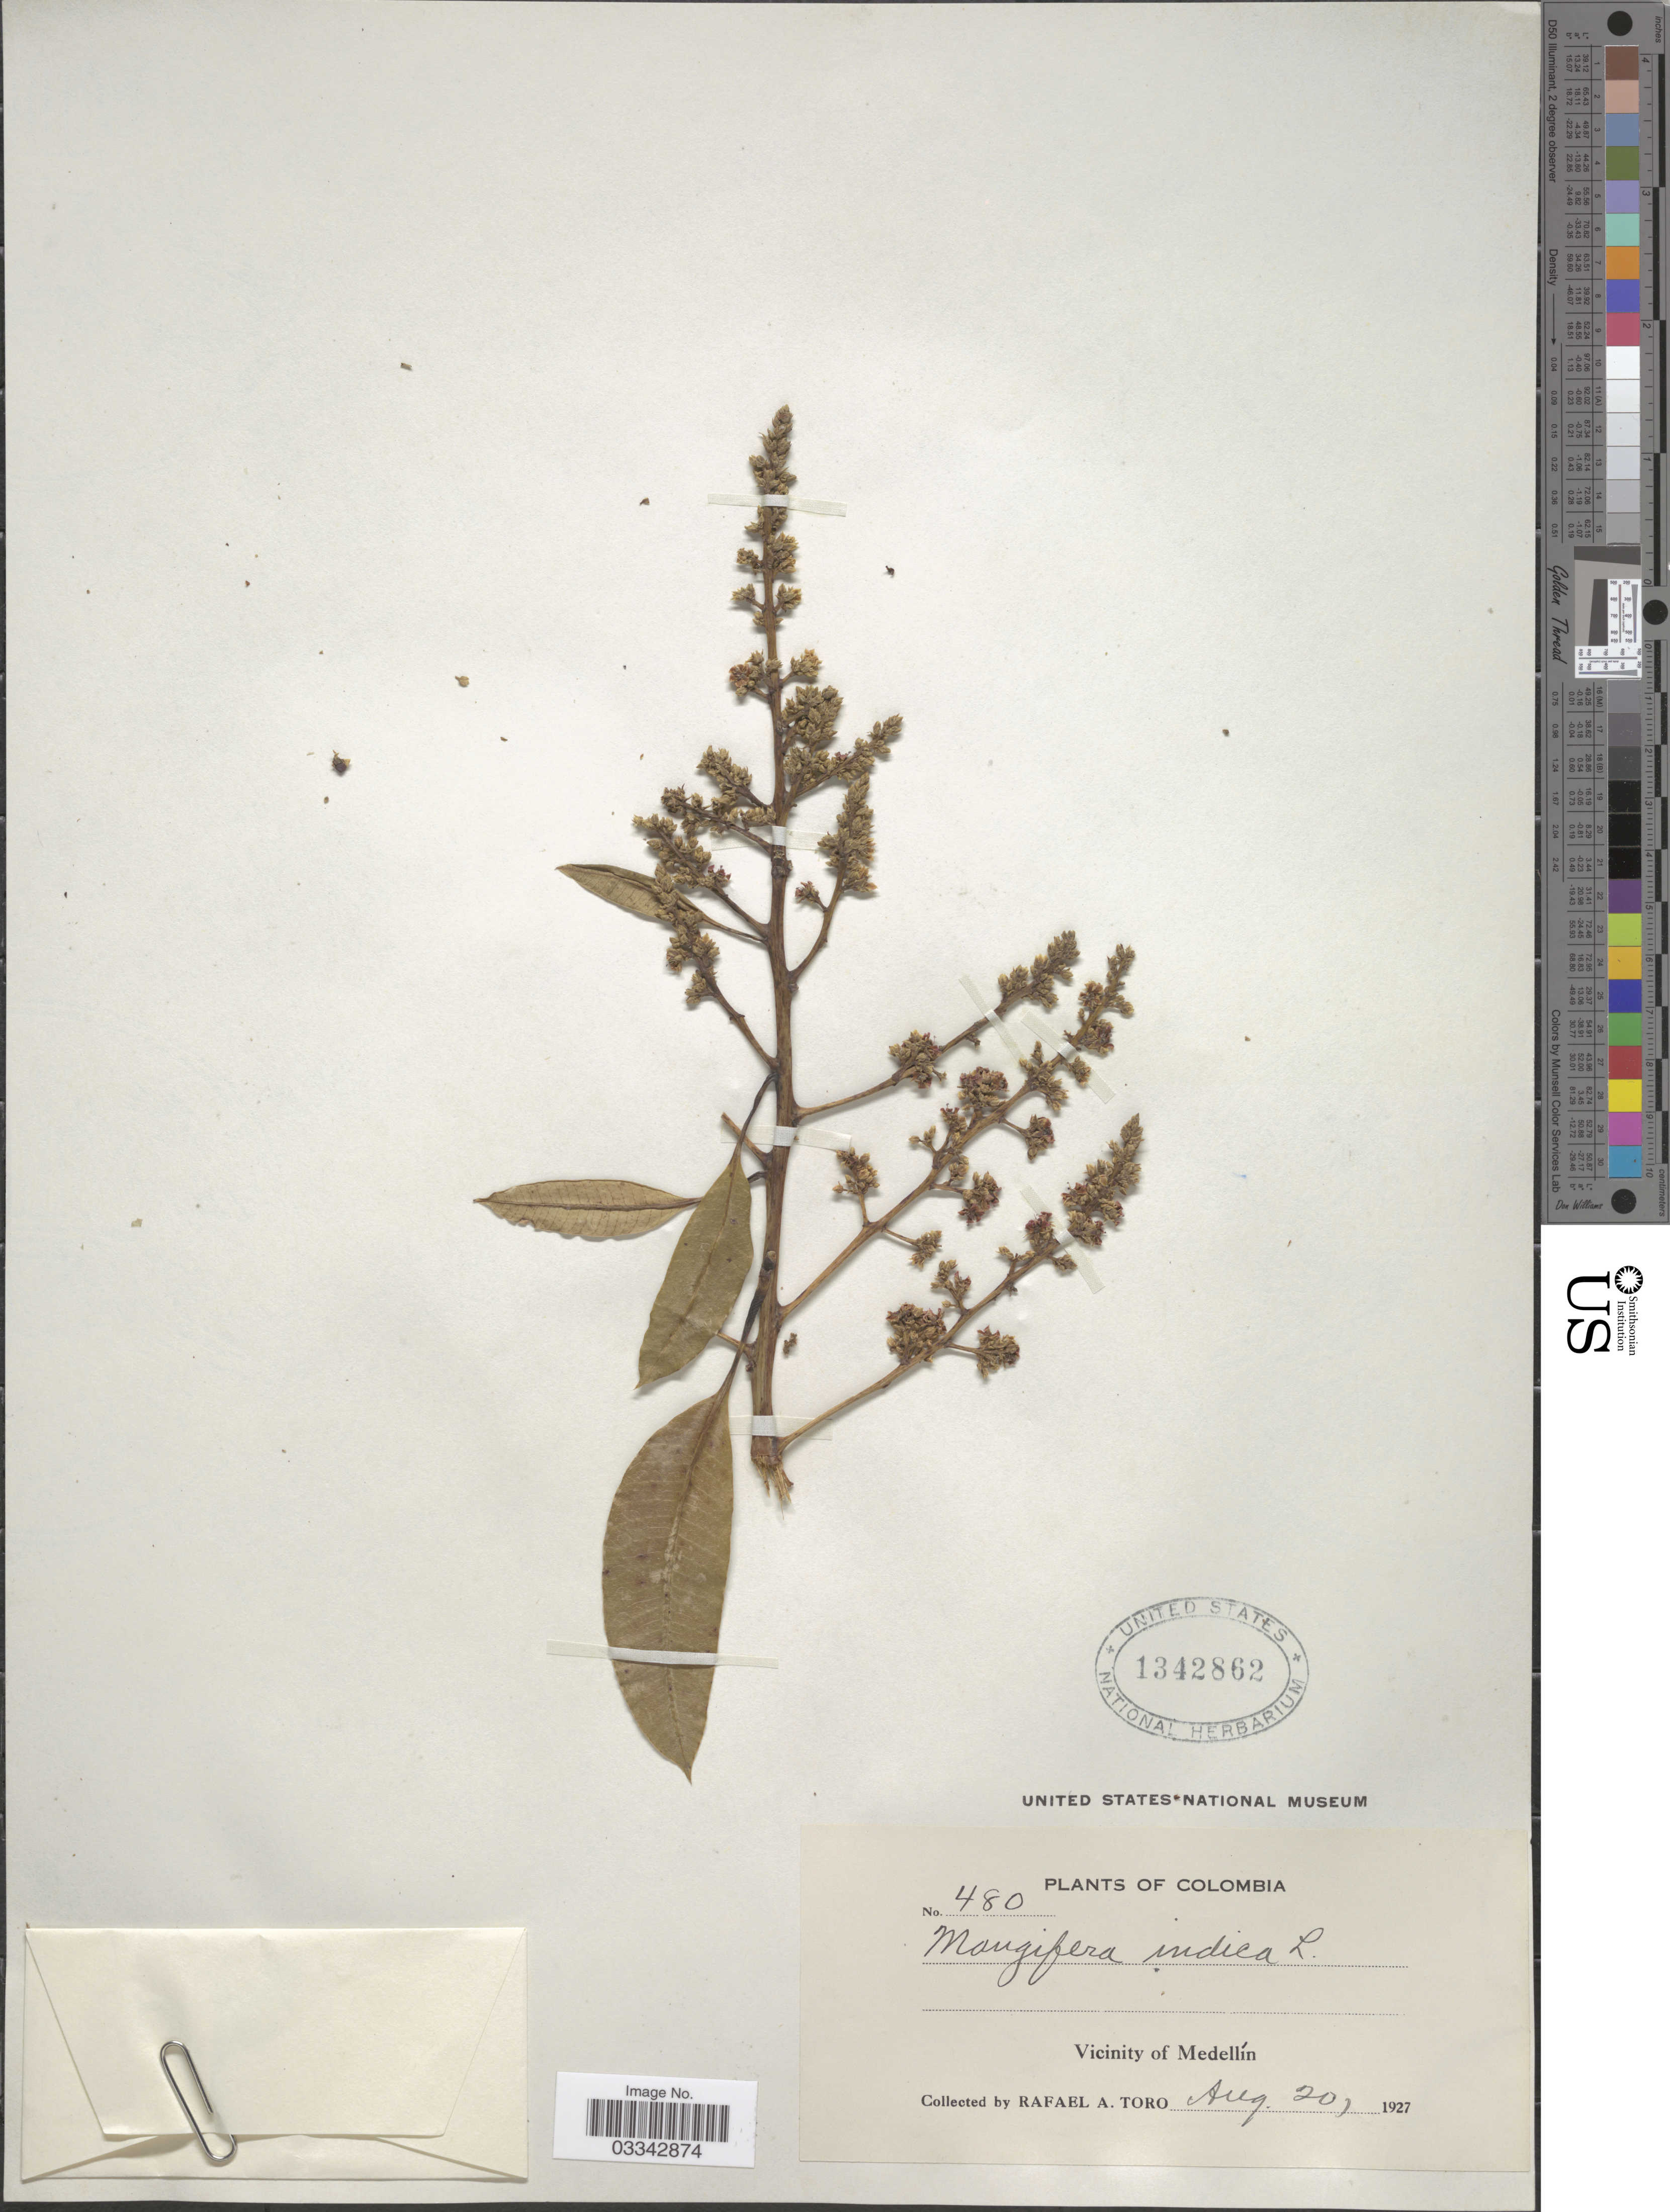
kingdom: Plantae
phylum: Tracheophyta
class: Magnoliopsida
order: Sapindales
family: Anacardiaceae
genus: Mangifera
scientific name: Mangifera indica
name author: L.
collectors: R. A. Toro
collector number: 480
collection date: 1927-08-20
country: Colombia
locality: Vicinity of Medellín.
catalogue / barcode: US 1342862